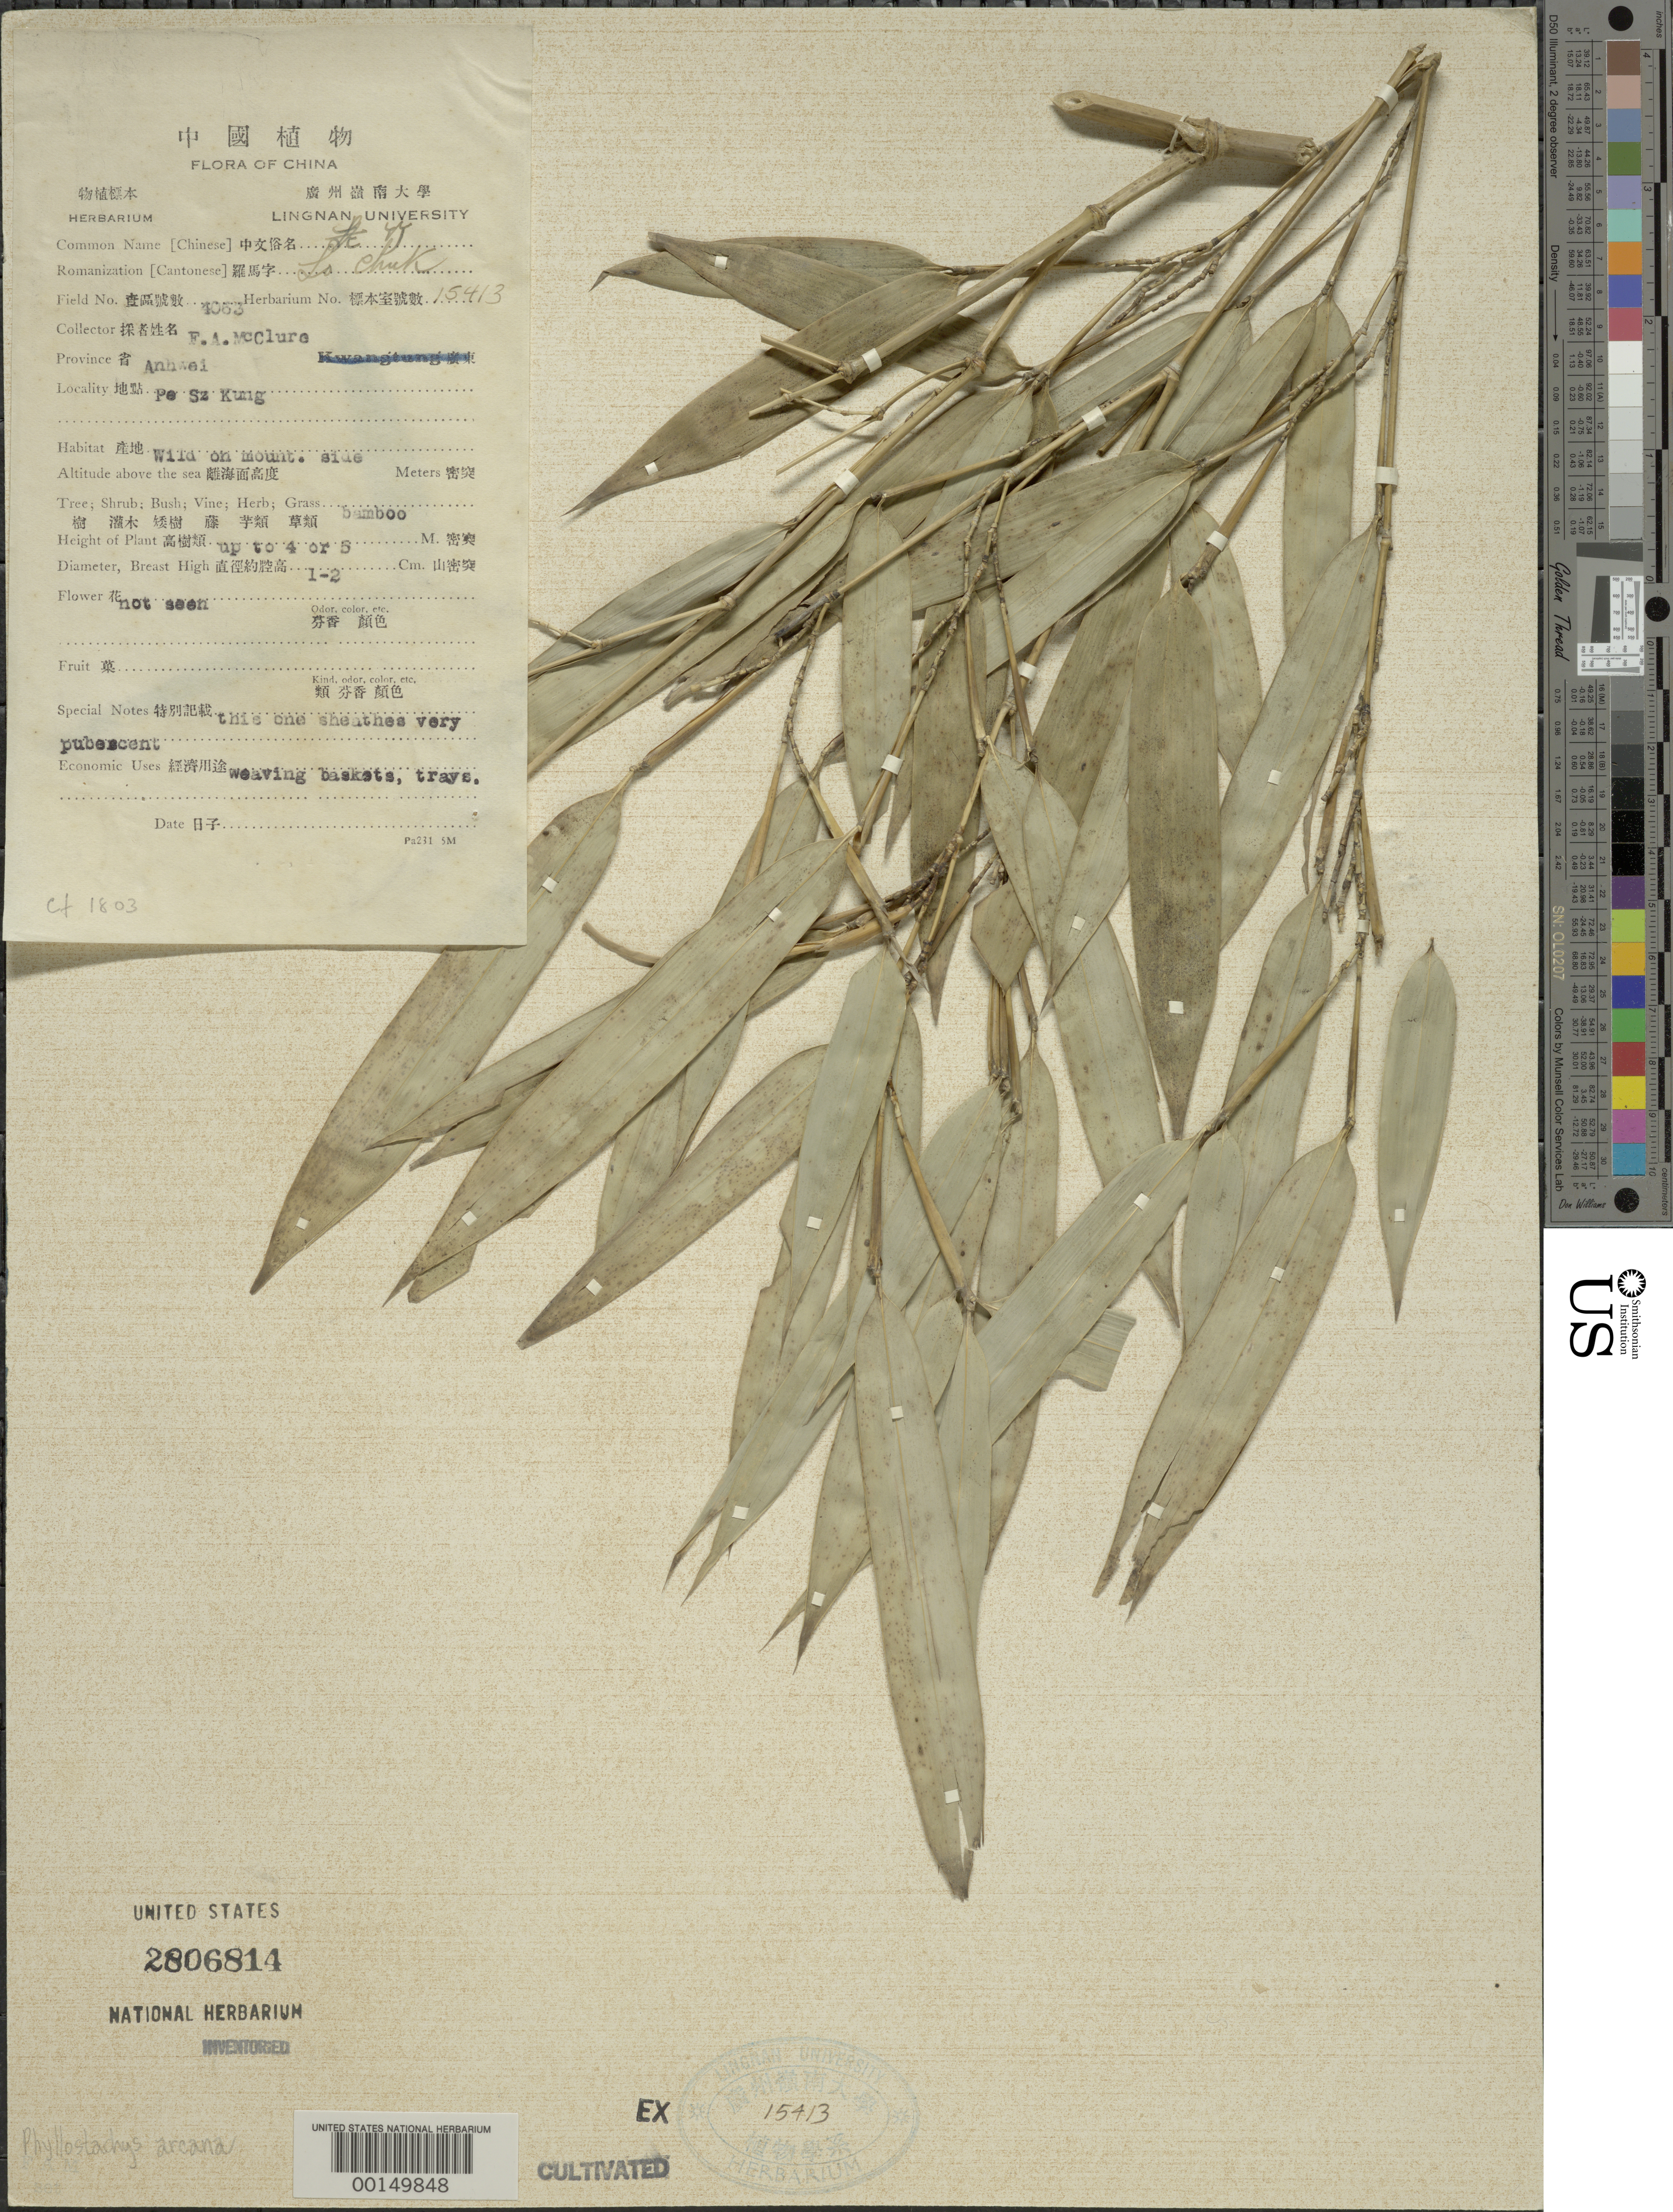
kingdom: Plantae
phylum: Tracheophyta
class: Liliopsida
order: Poales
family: Poaceae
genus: Phyllostachys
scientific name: Phyllostachys arcana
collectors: F. A. McClure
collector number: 4053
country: China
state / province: Anhui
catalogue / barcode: US 2806814